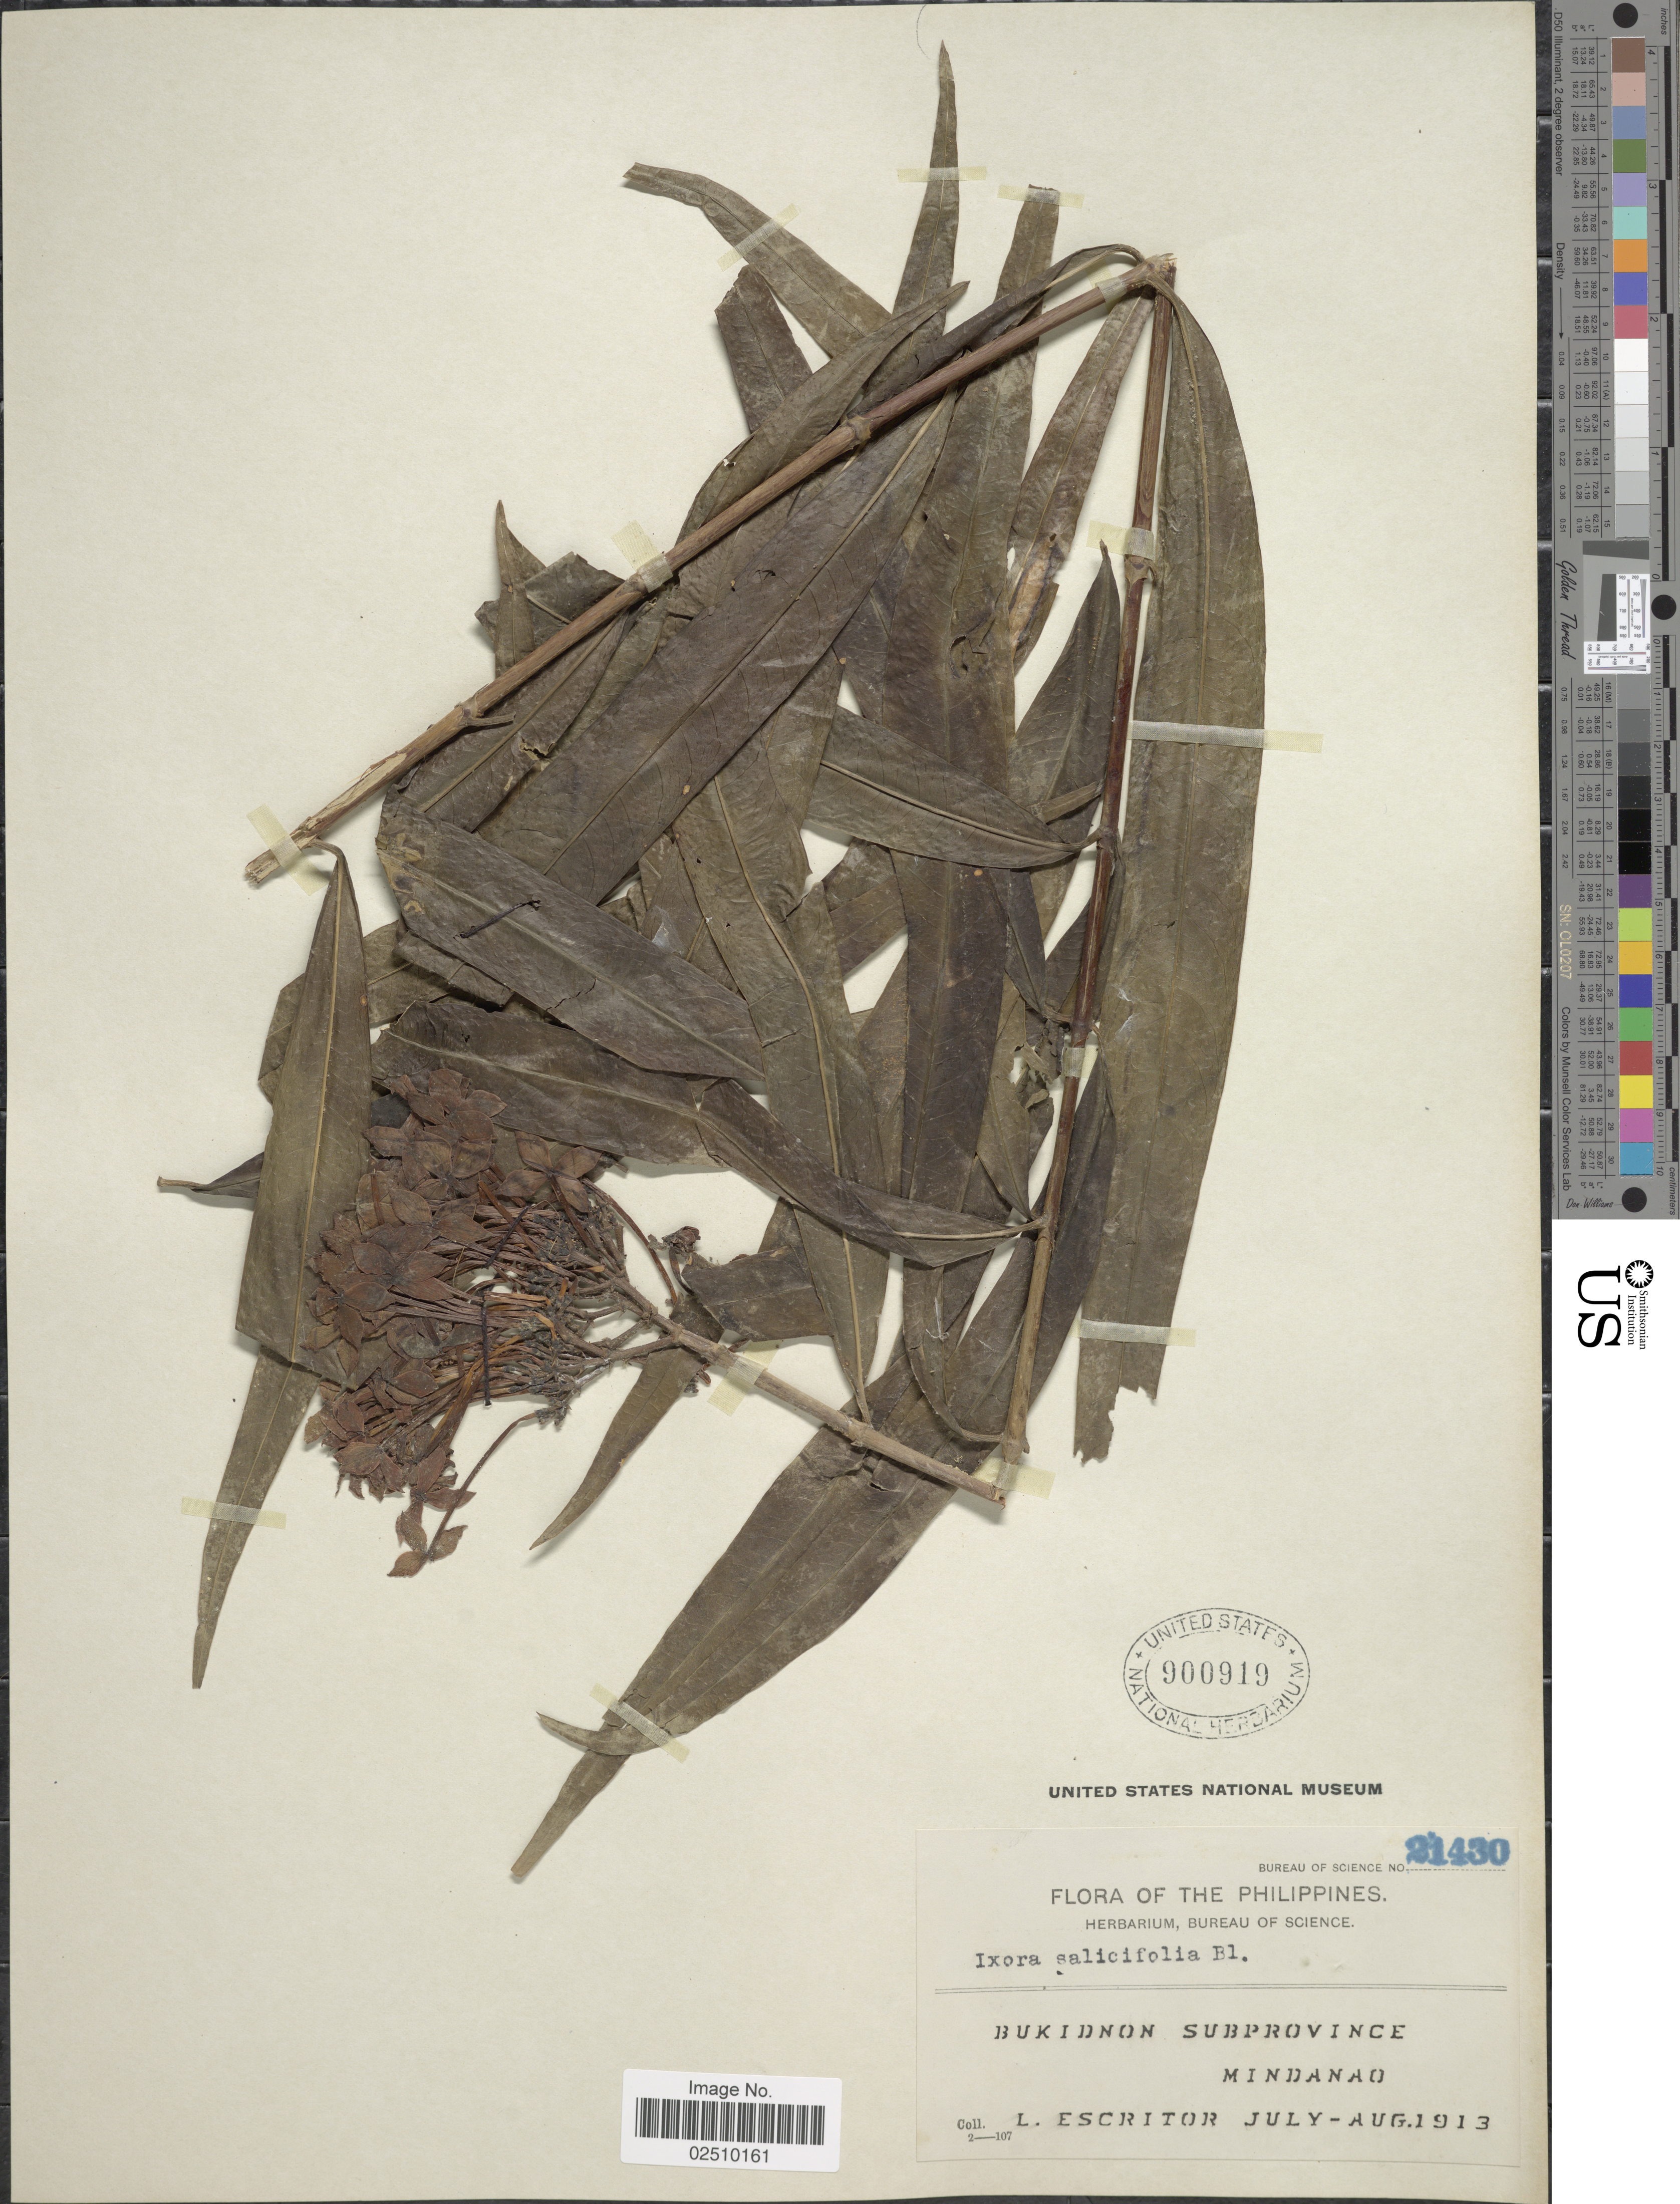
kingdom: Plantae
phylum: Tracheophyta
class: Magnoliopsida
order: Gentianales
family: Rubiaceae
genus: Ixora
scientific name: Ixora salicifolia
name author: (Blume) DC.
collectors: L. Escritor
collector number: Bureau of Science 21430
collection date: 1913-07/1913-08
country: Philippines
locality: Bukidnon Subprovince, Mindanao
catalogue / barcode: US 900919